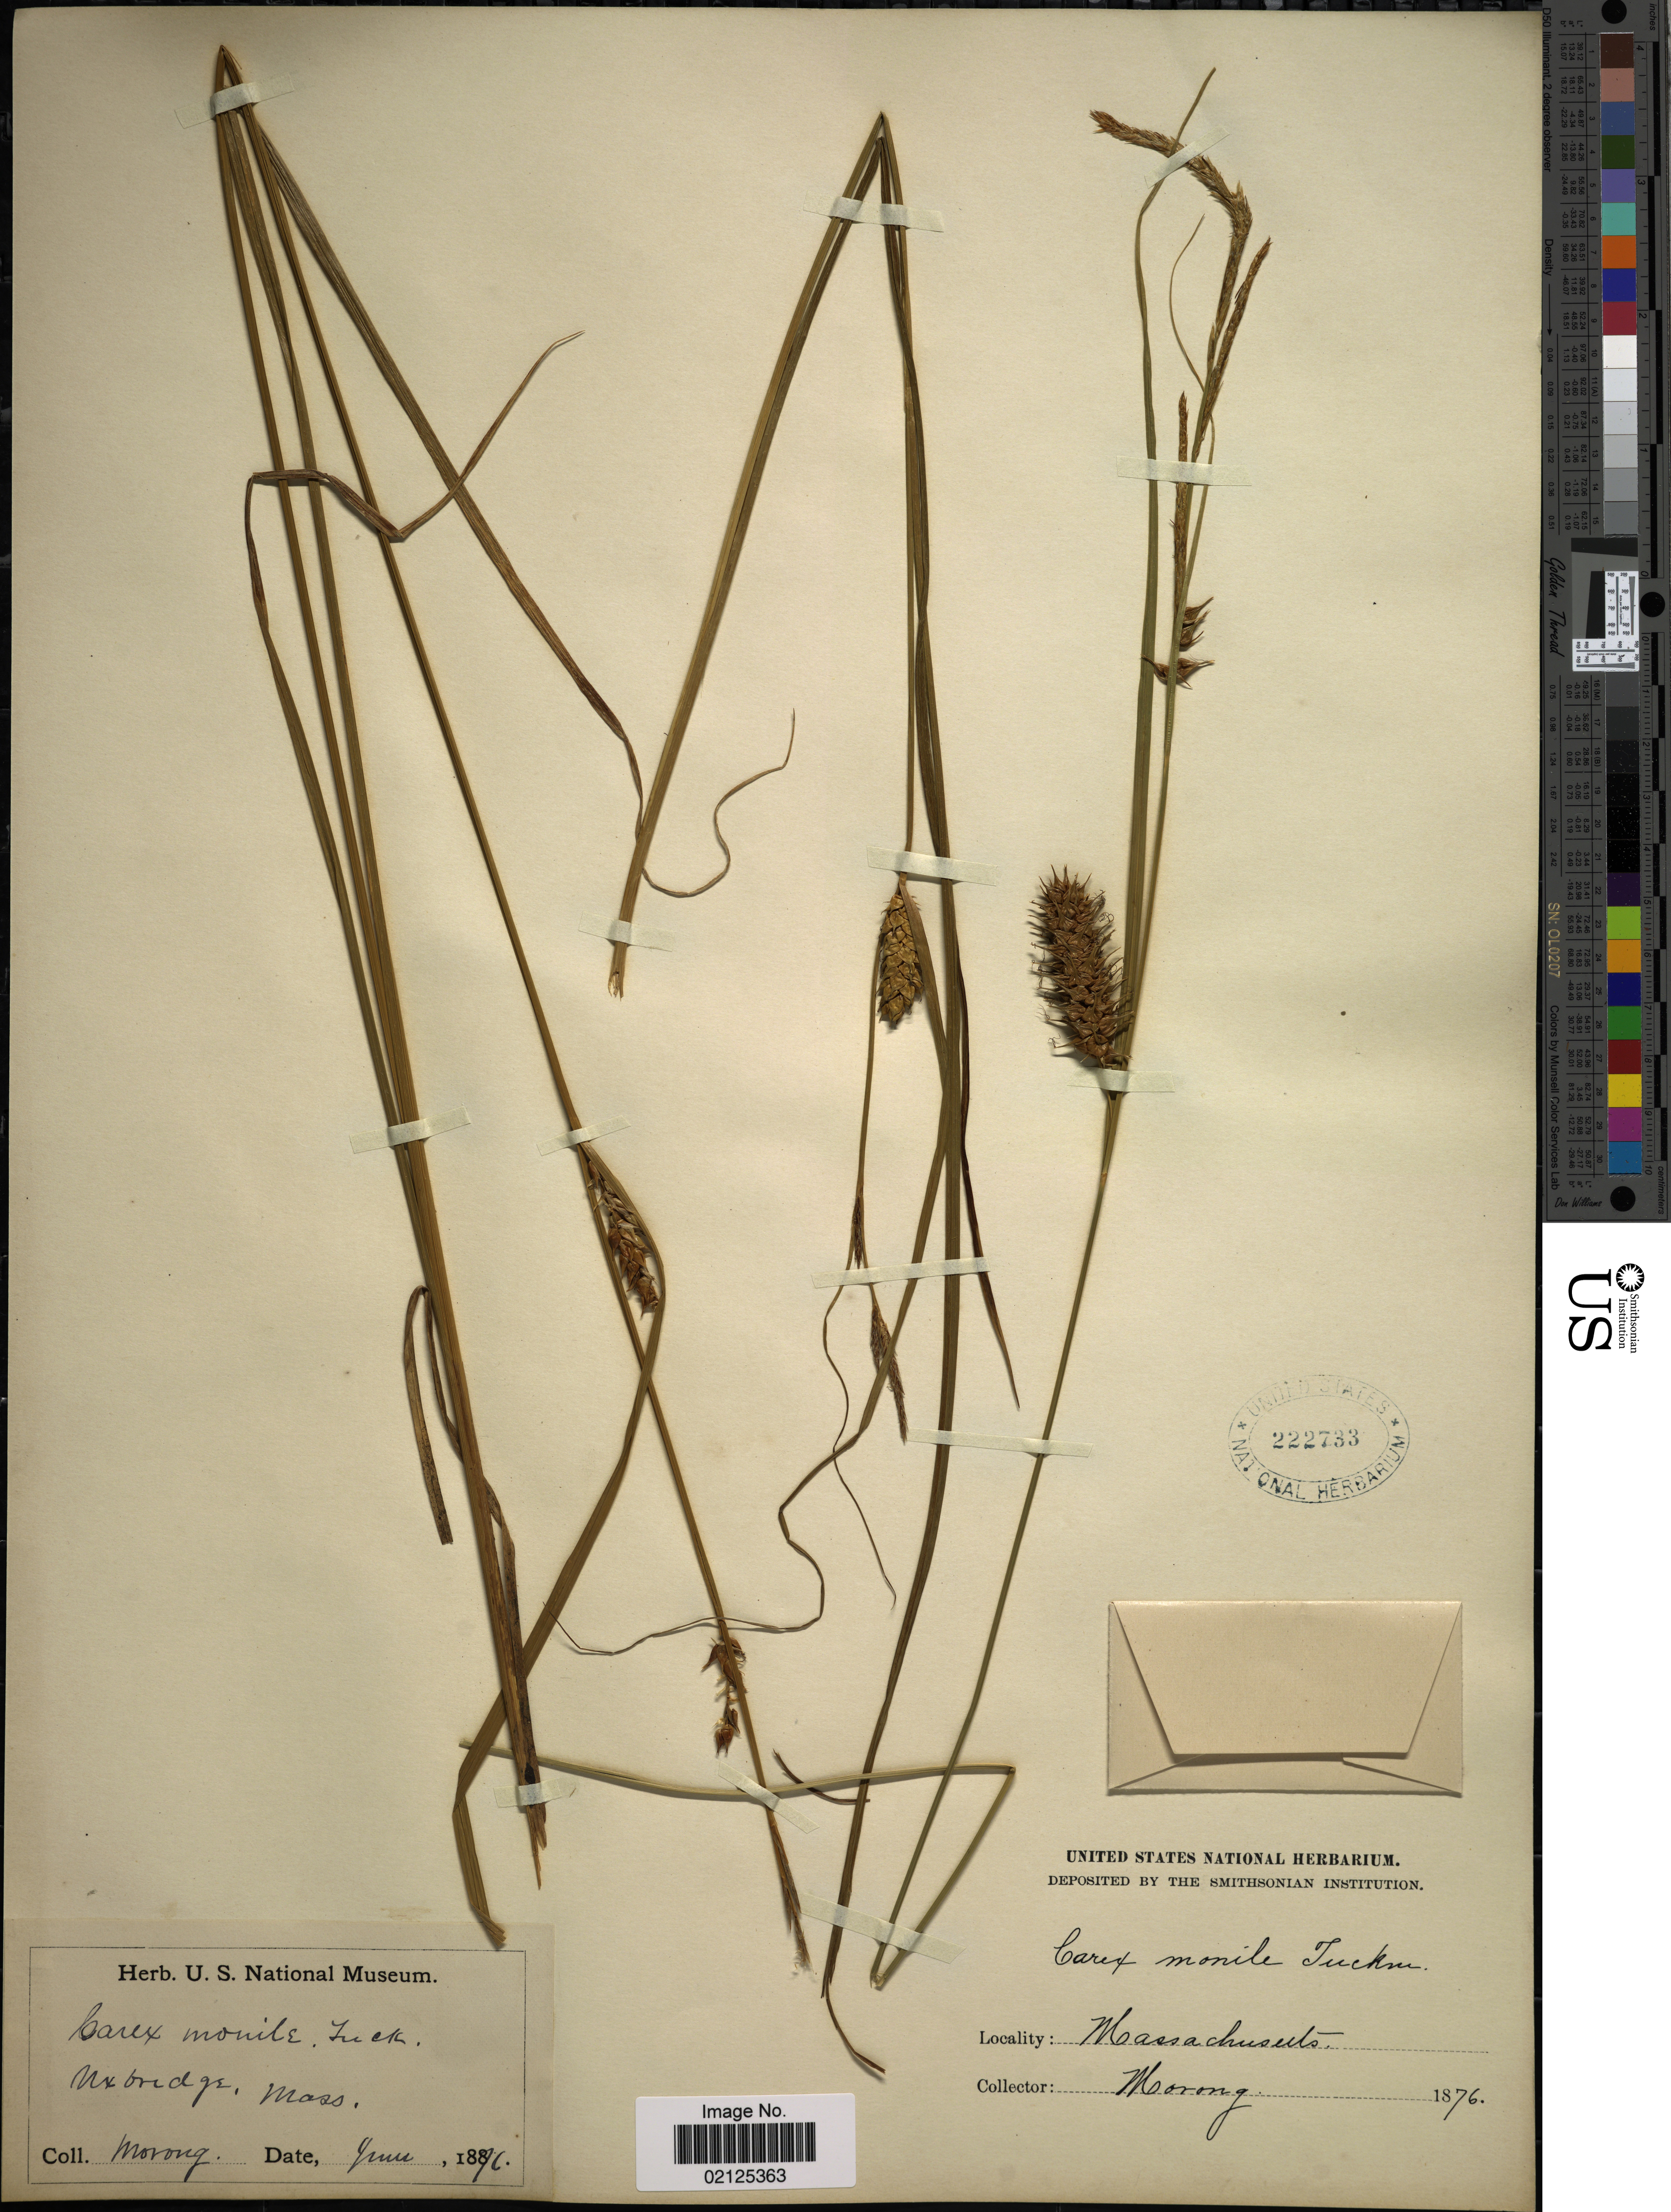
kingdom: Plantae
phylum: Tracheophyta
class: Liliopsida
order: Poales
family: Cyperaceae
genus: Carex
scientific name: Carex vesicaria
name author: L.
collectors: Morong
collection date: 1876-06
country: United States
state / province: Massachusetts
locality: Uxbridge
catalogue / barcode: US 222733